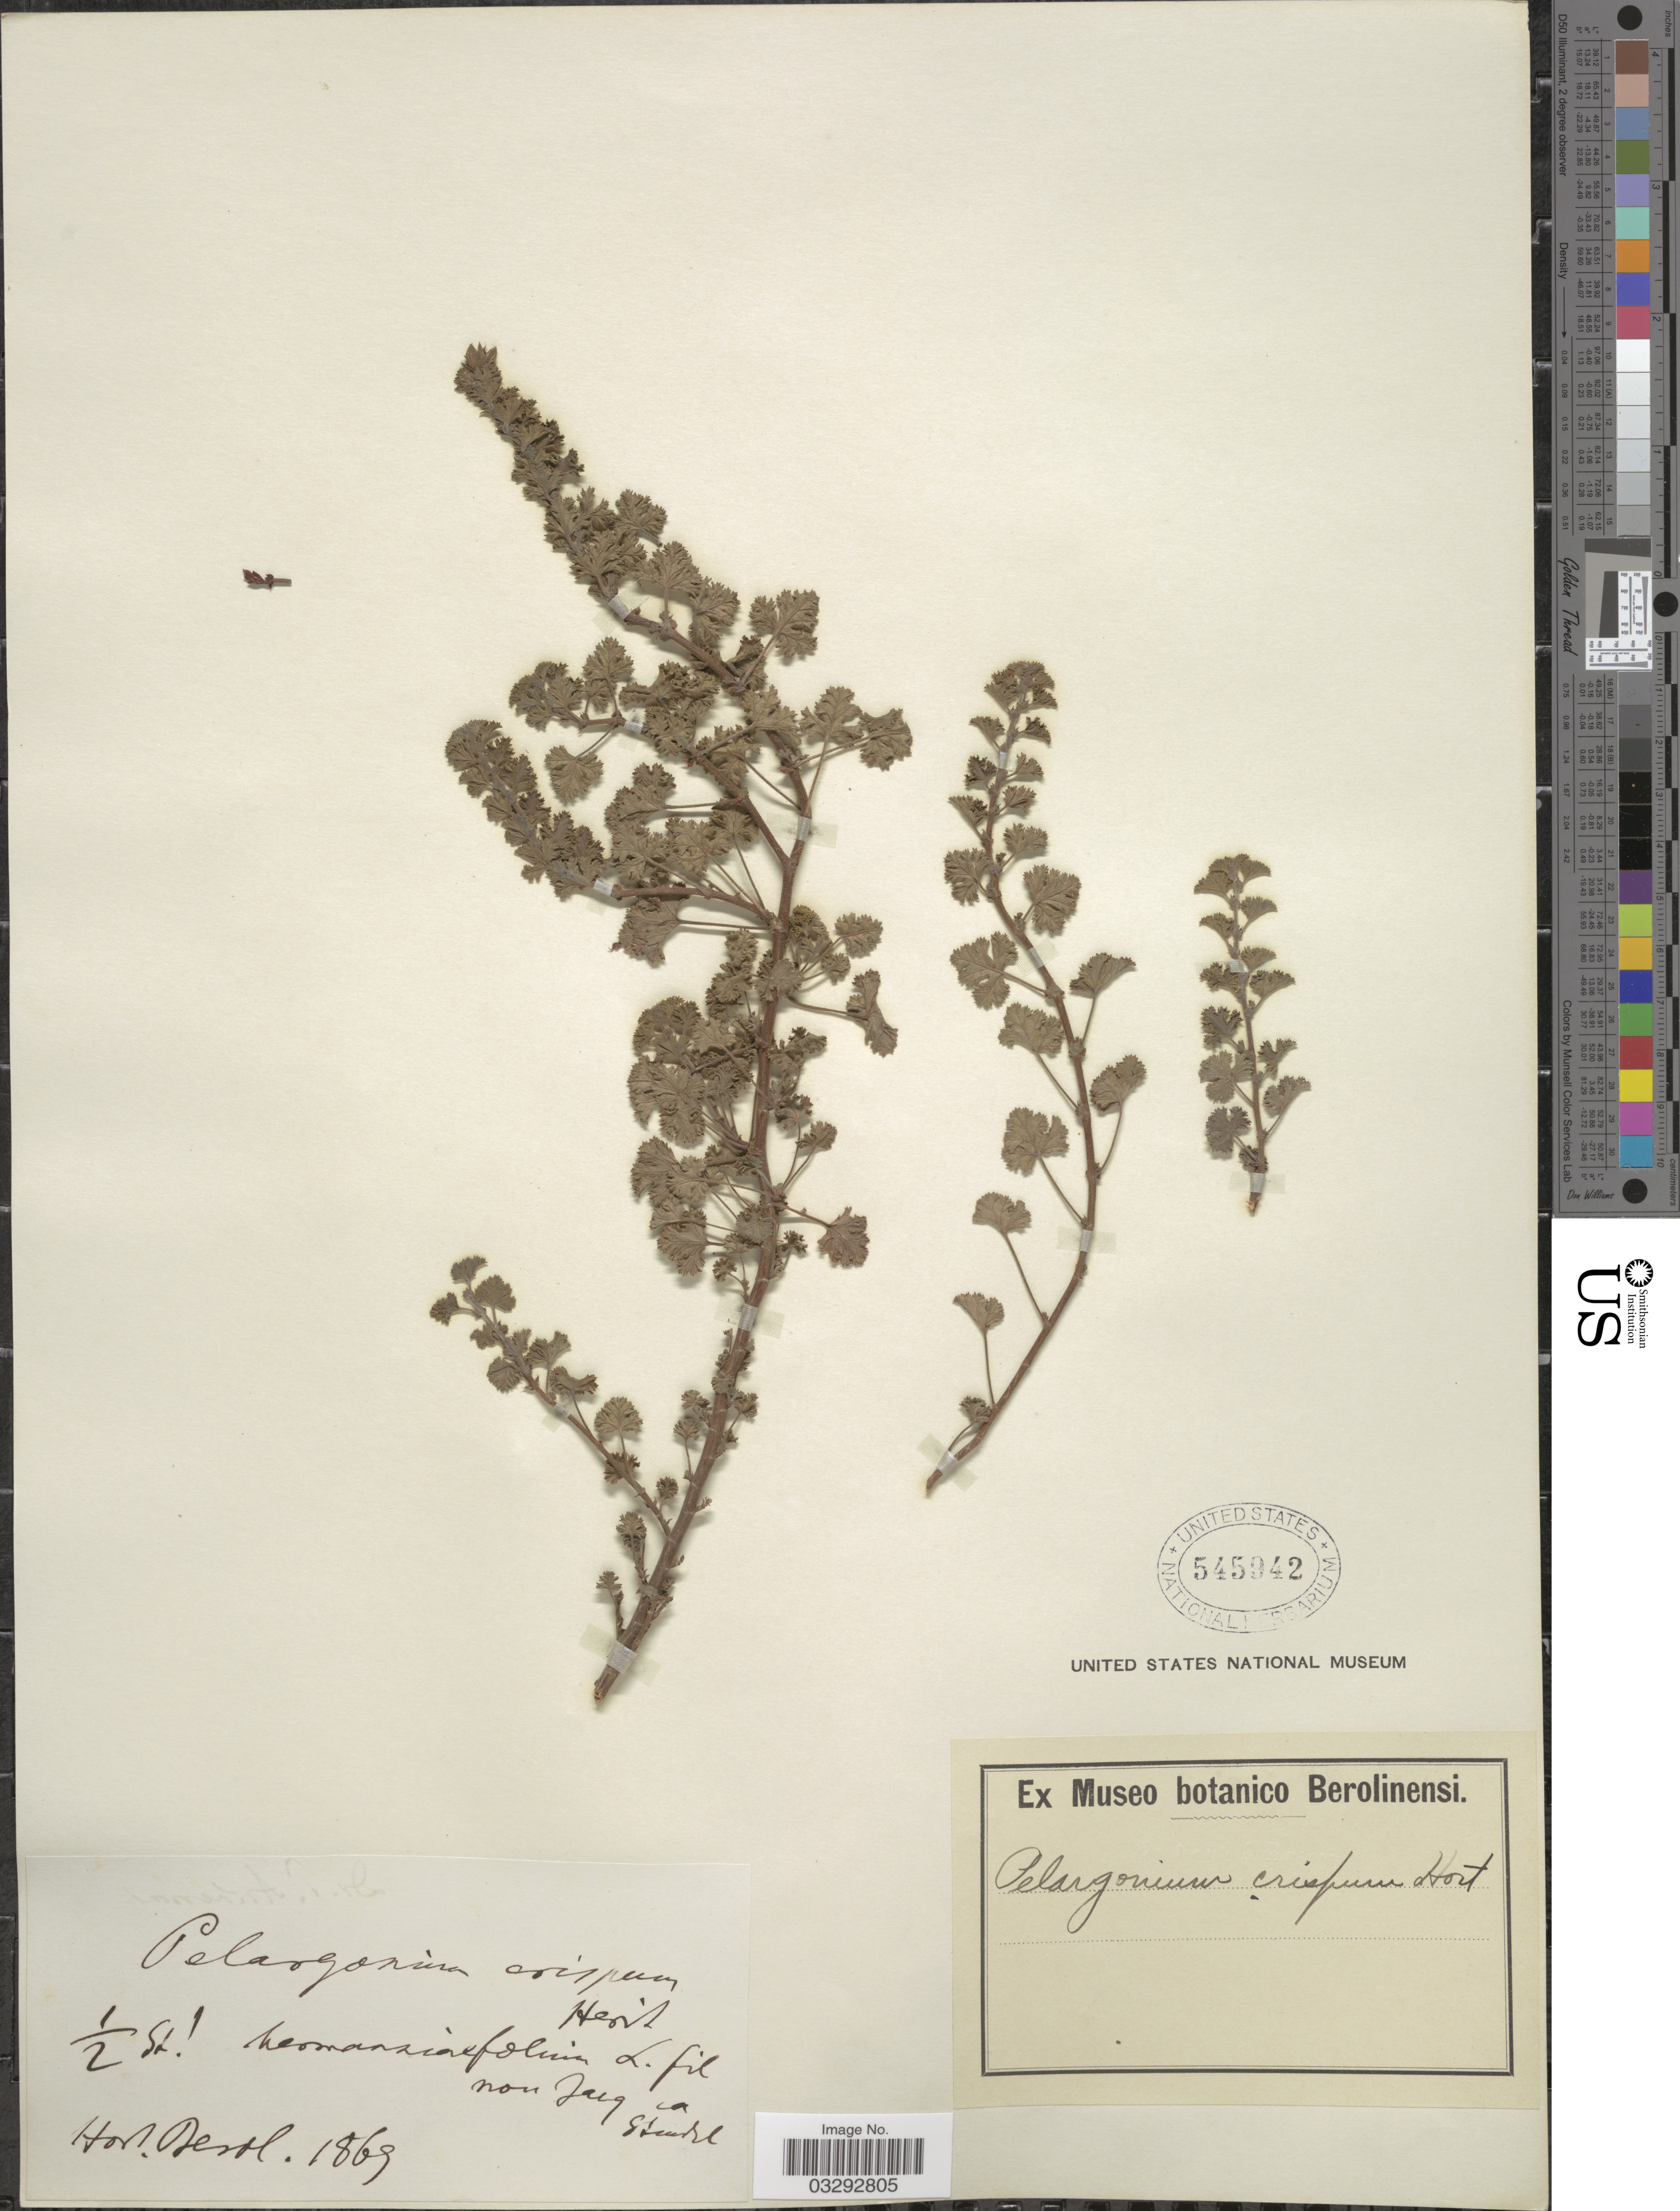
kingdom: Plantae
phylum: Tracheophyta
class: Magnoliopsida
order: Geraniales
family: Geraniaceae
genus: Pelargonium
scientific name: Pelargonium crispum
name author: (P.J. Bergius) L'Hér.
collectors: Hort. Berol.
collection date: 1869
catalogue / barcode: US 545942